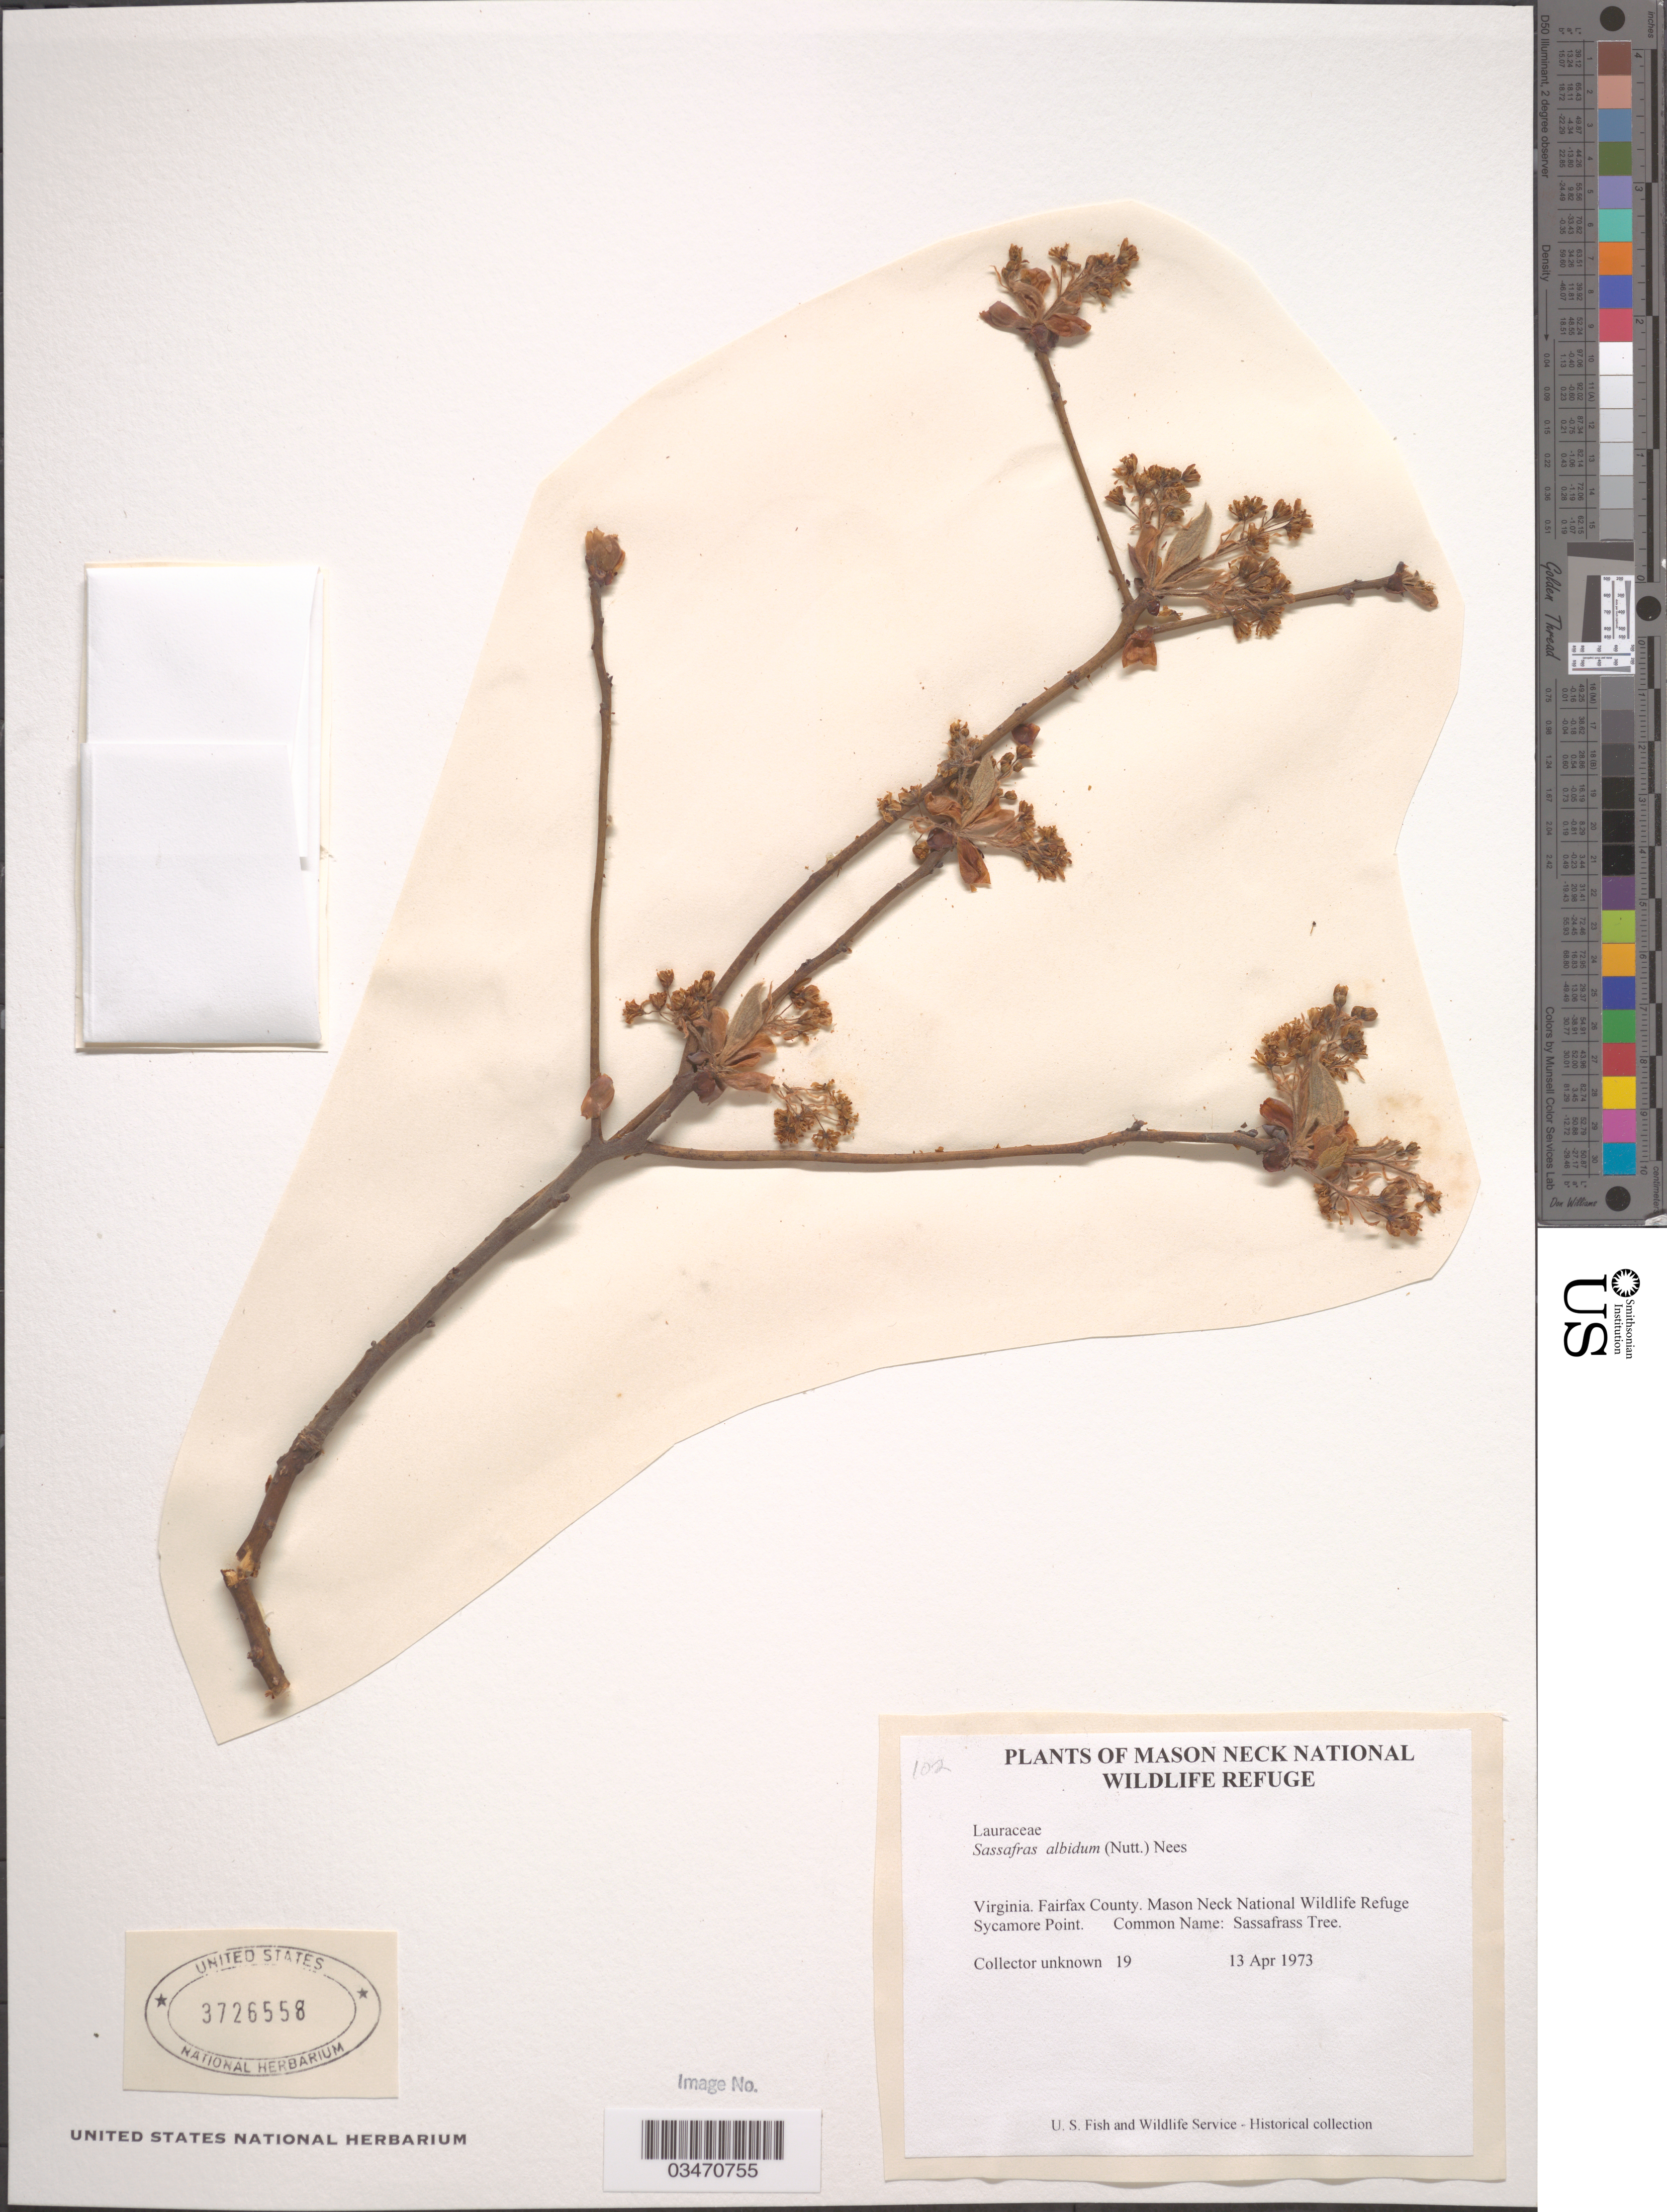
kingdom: Plantae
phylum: Tracheophyta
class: Magnoliopsida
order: Laurales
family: Lauraceae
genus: Sassafras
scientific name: Sassafras albidum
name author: (Nutt.) Nees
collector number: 19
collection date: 1973-04-13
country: United States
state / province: Virginia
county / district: Fairfax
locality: Mason Neck National Wildlife Refuge. Sycamore Point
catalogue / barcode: US 3726558